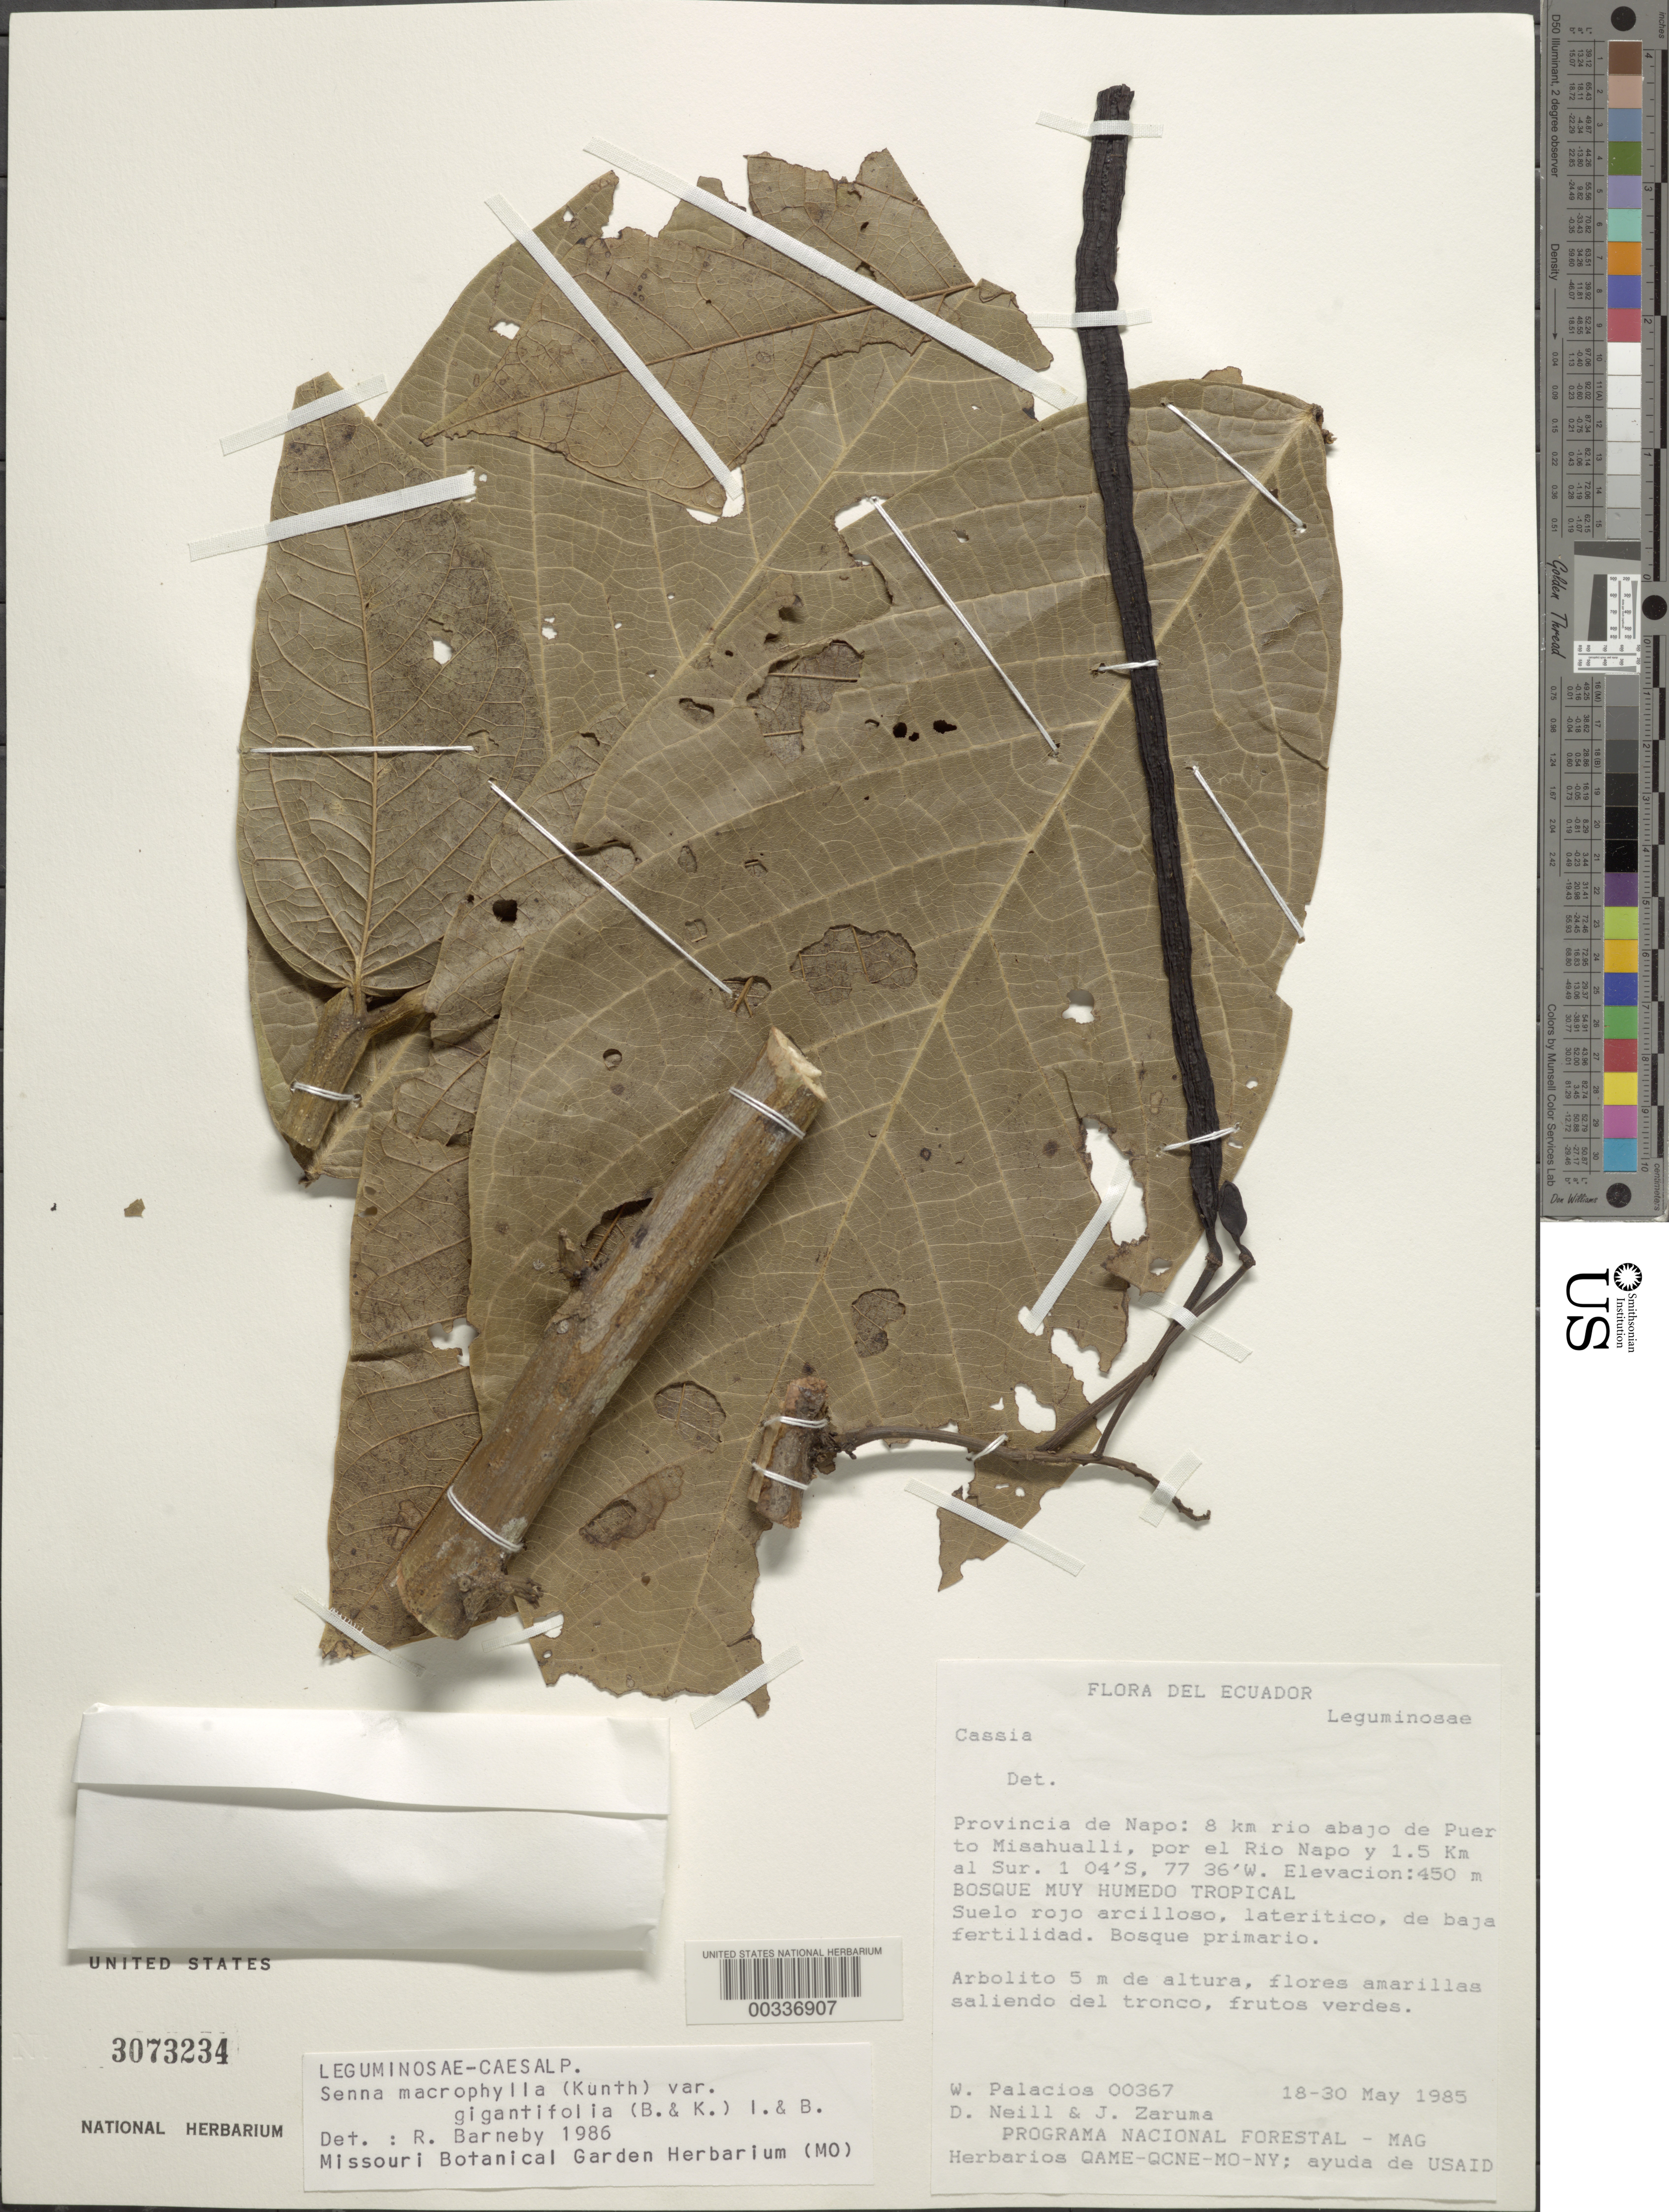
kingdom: Plantae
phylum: Tracheophyta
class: Magnoliopsida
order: Fabales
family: Fabaceae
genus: Senna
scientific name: Senna macrophylla var. gigantifolia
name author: (Britton & Killip) H.S. Irwin & Barneby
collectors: W. Palacios, D. A. Neill & J. Zaruma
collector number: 00367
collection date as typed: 18 May 1985 to 30 May 1985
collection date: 1985-05-18/1985-05-30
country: Ecuador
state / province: Napo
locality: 8 km below River of Puerto misahualli, by Rio Napo and 1.5 km s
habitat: V moist tropical forest; soil red clay; lateric; low fertility; prim forest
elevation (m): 450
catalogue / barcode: US 3073234